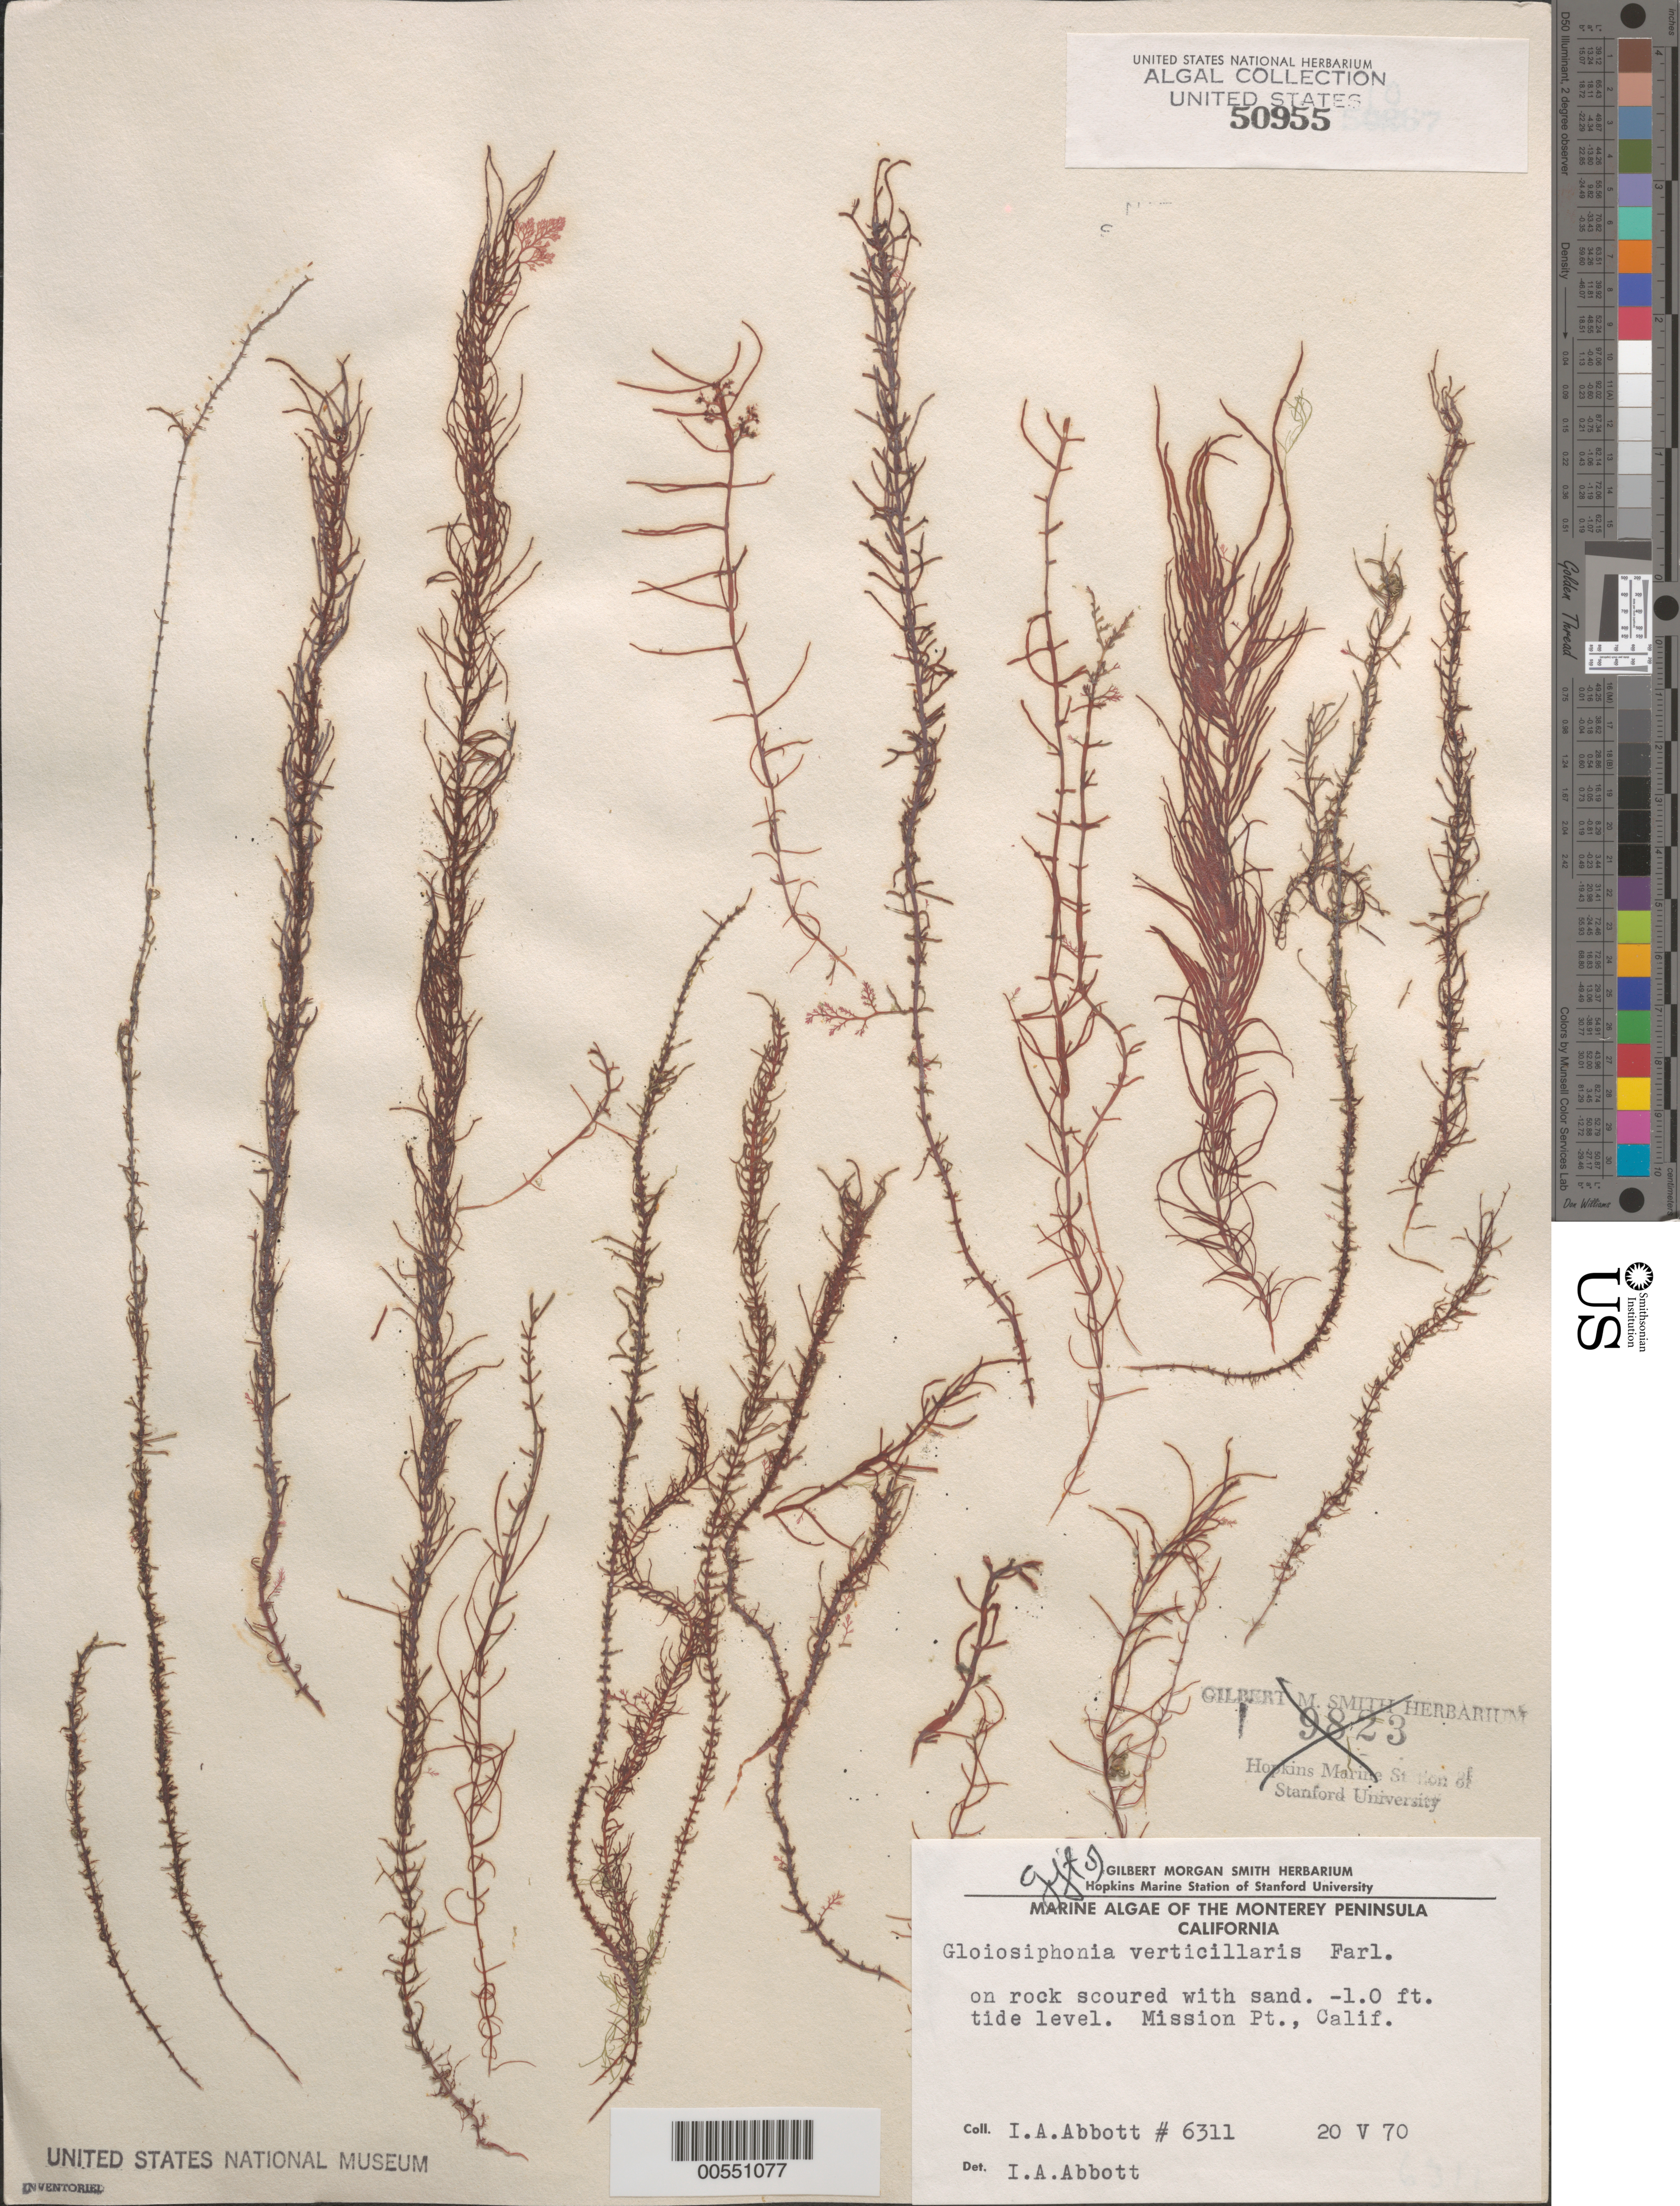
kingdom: Plantae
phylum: Rhodophyta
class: Florideophyceae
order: Gigartinales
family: Gloiosiphoniaceae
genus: Gloiosiphonia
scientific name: Gloiosiphonia verticillaris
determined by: Abbott, Isabella A.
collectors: I. A. Abbott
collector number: IAA 6311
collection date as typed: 20 May 1970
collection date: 1970-05-20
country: United States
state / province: California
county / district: Monterey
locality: Mission Point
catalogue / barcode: US 50955